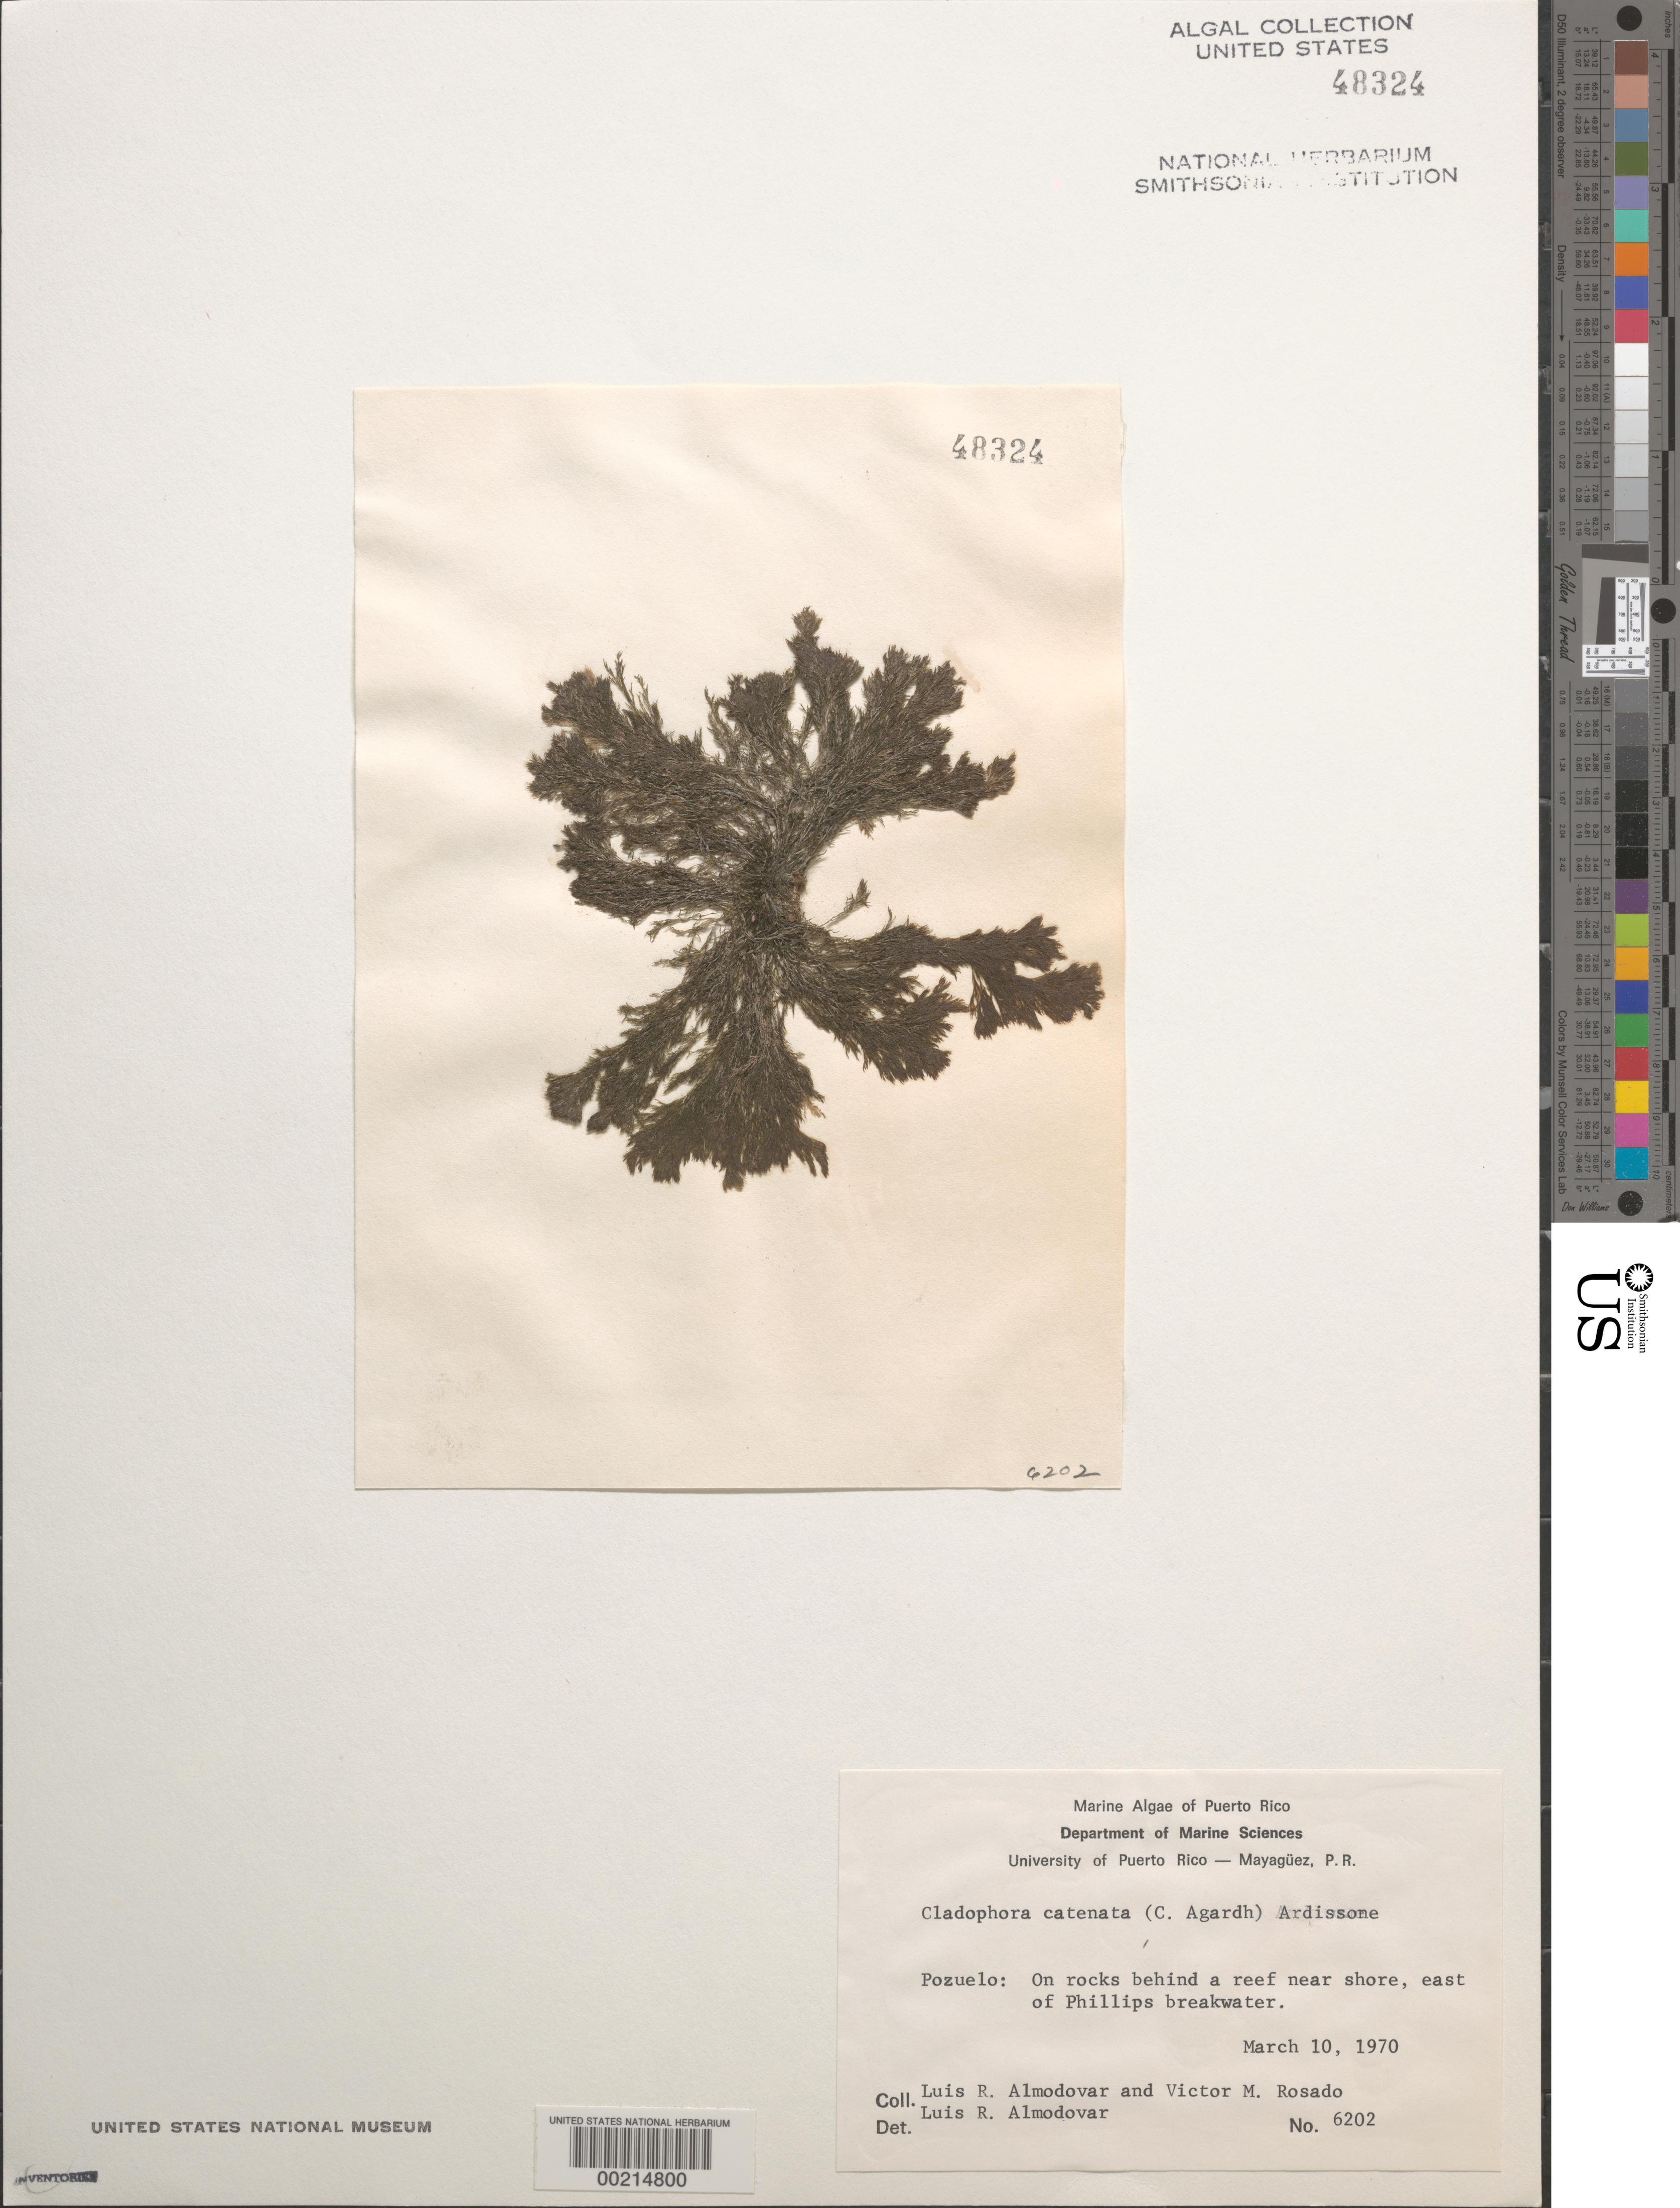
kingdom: Plantae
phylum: Chlorophyta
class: Ulvophyceae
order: Cladophorales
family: Cladophoraceae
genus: Cladophora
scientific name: Cladophora catenata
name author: (L.) Kütz.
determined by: Almodovar, L. R.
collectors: L. Almodovar & V. Rosado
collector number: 6202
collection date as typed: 10 Mar 1970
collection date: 1970-03-10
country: Puerto Rico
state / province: Guayama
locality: Pozuelo, east of Phillips breakwater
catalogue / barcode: US 48324